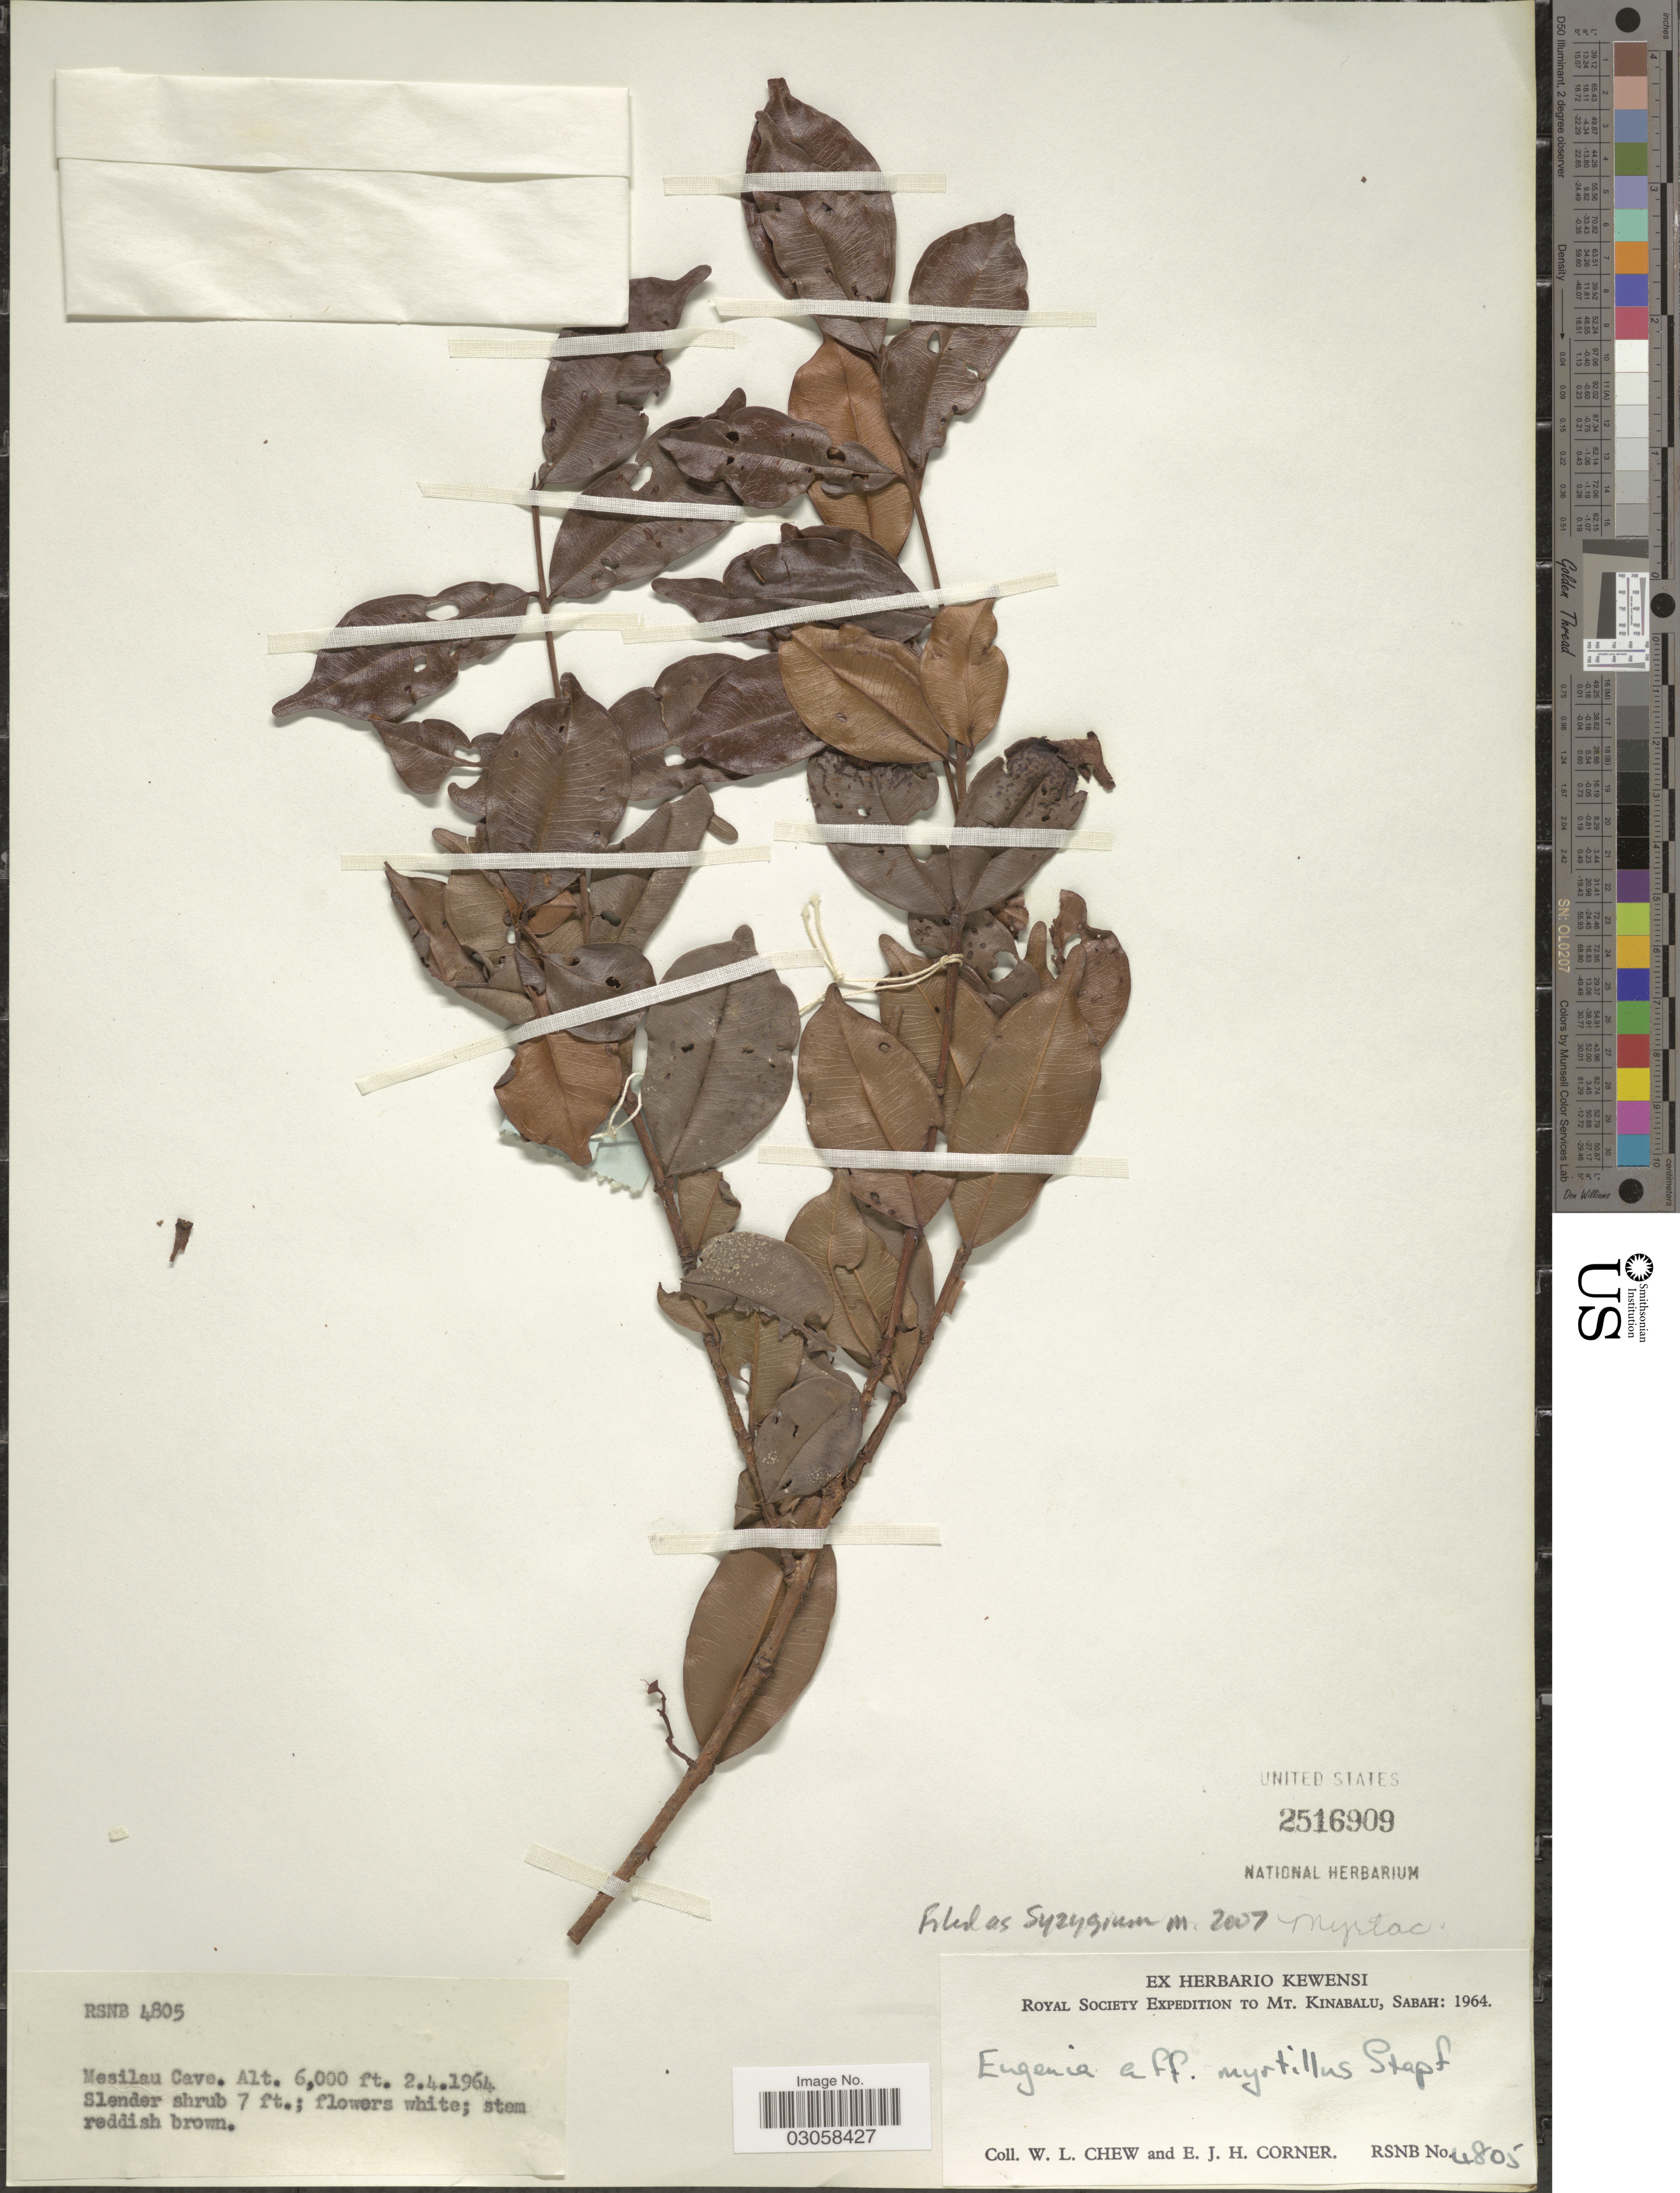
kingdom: Plantae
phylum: Tracheophyta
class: Magnoliopsida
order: Myrtales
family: Myrtaceae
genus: Syzygium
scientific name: Syzygium castaneum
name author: (Merr.) Merr. & L.M. Perry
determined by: Beaman, J. H., Curator (MSC), Michigan State University (UNITED STATES)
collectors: W. Chew & E. Corner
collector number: RSNB 4805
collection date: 1964-04-02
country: Malaysia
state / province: Sabah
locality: Mt. Kinabalu. Mesilau Cave.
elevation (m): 1829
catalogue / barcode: US 2516909